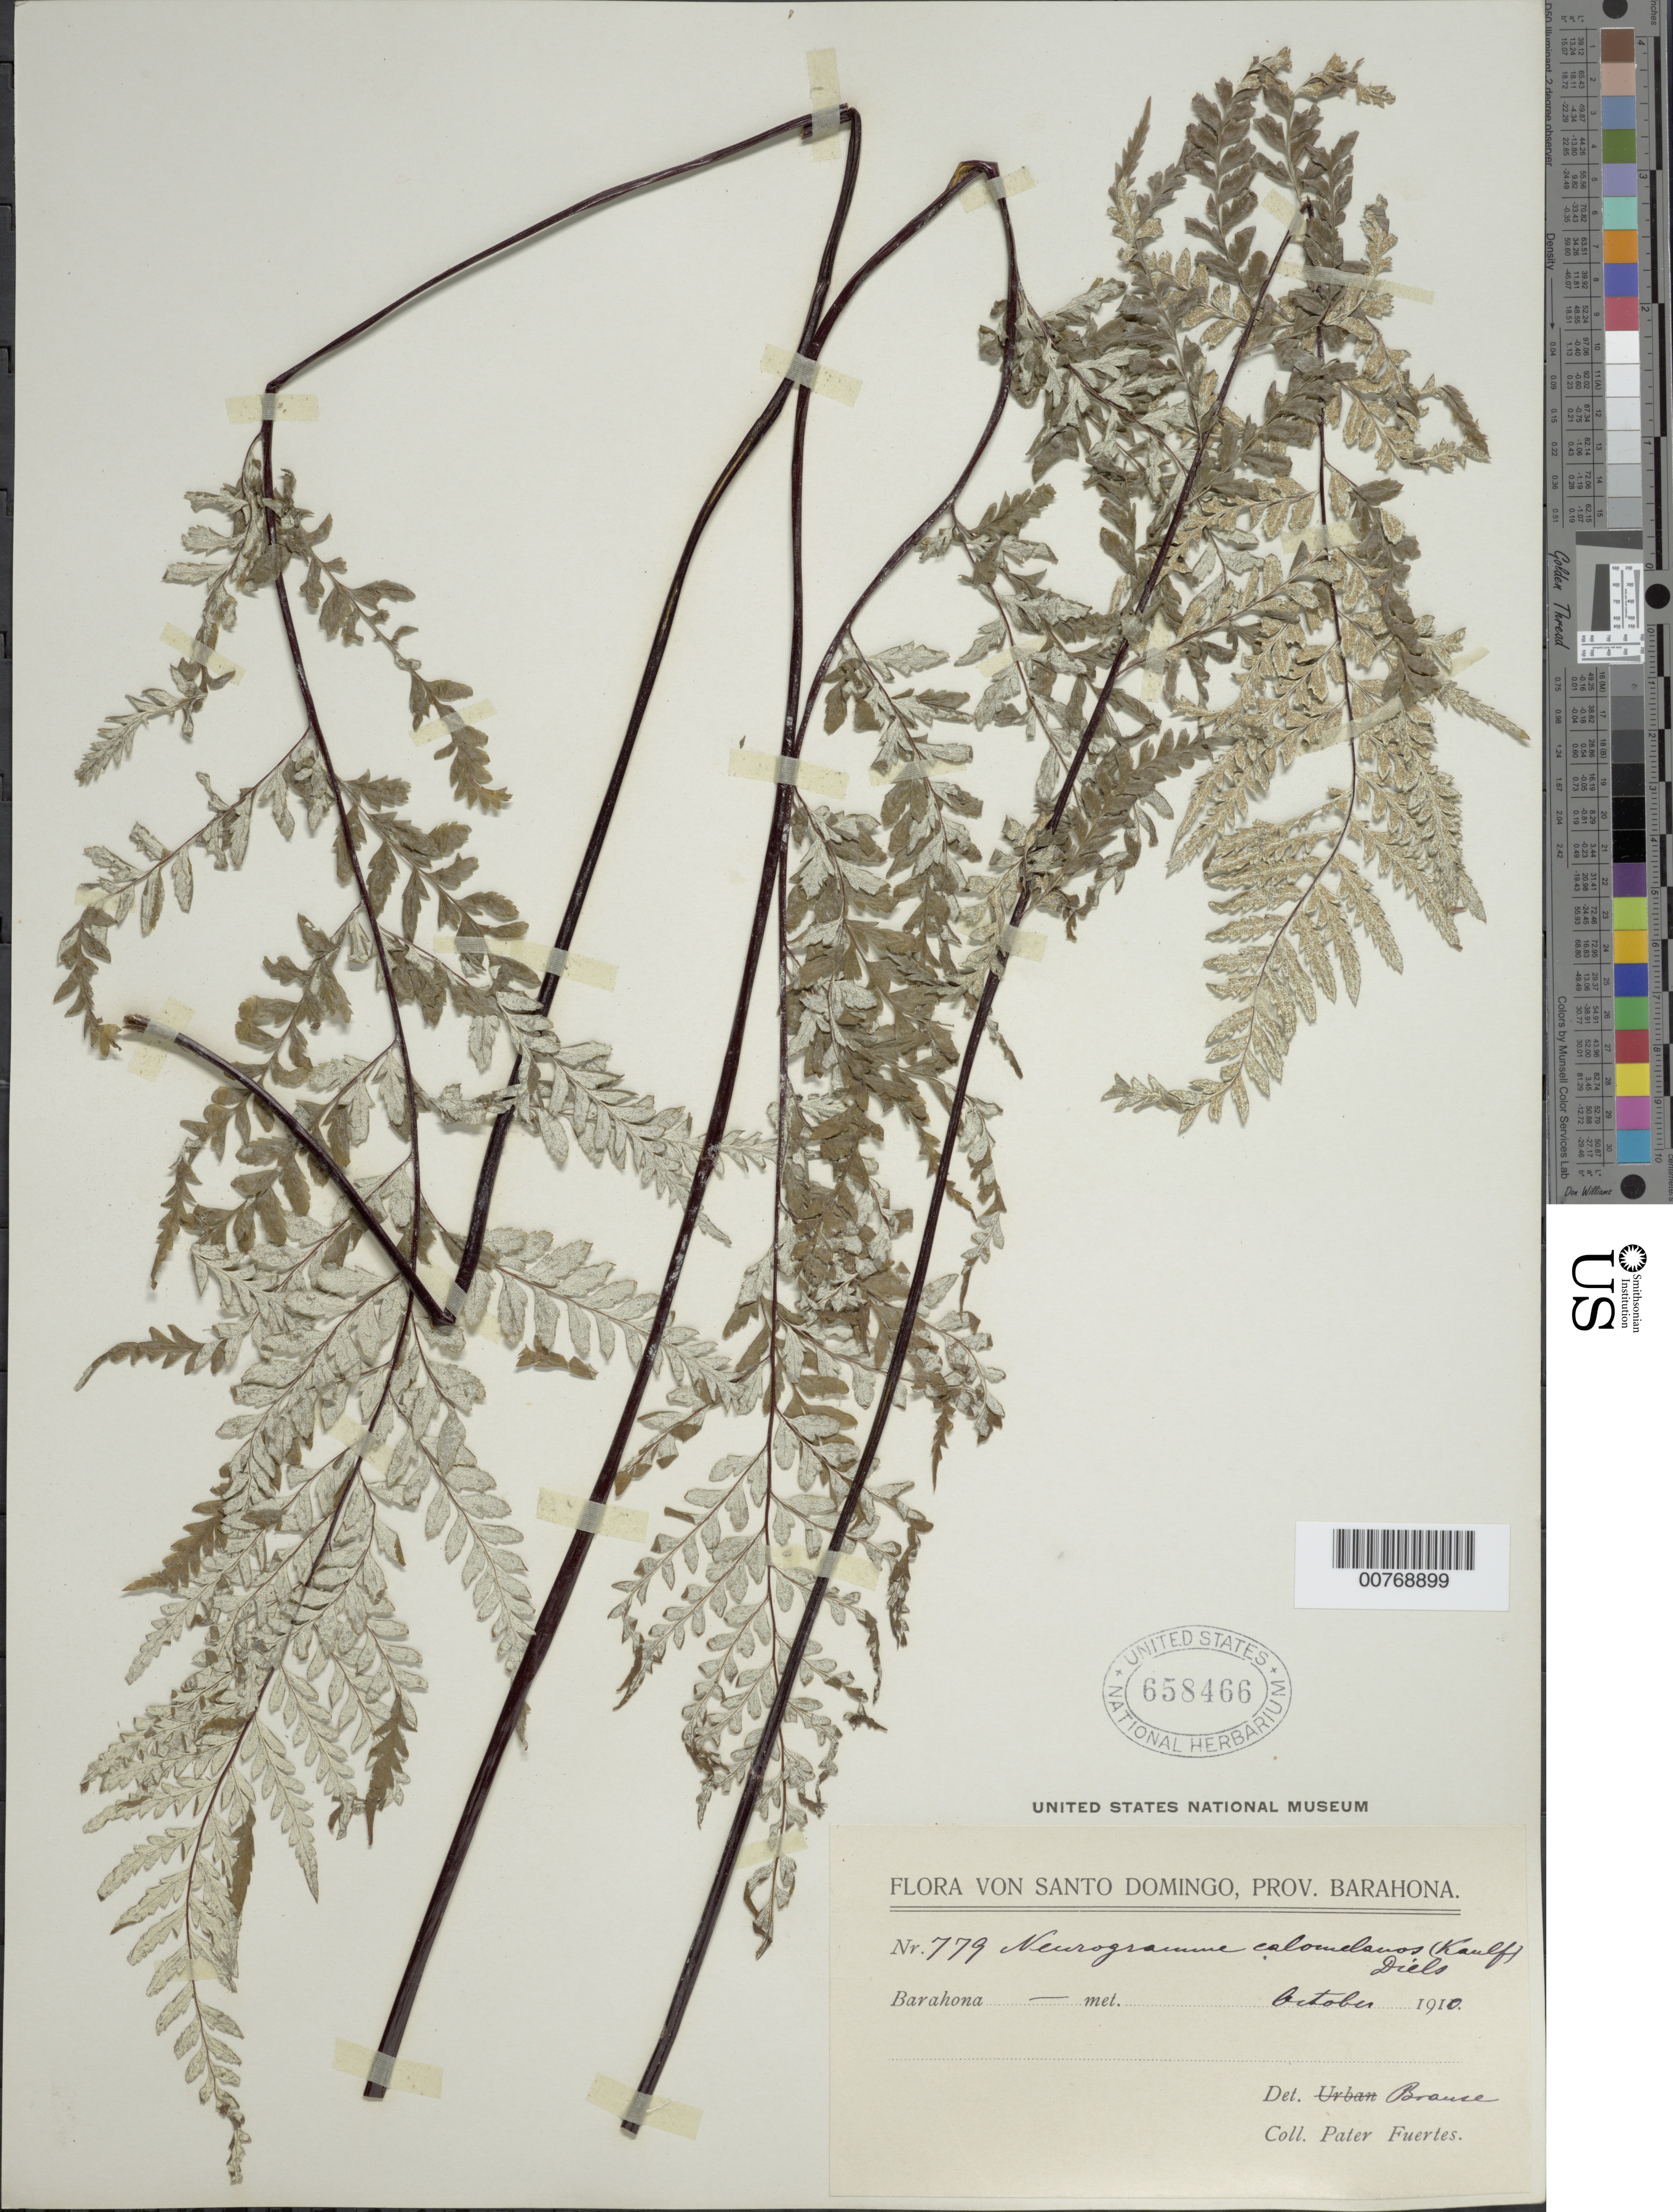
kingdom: Plantae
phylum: Tracheophyta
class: Polypodiopsida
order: Polypodiales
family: Pteridaceae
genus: Pityrogramma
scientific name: Pityrogramma calomelanos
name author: (L.) Link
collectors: M. D. Fuertes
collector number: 779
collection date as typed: Oct 1910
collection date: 1910-10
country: Dominican Republic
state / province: Barahona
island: Hispaniola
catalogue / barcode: US 658466